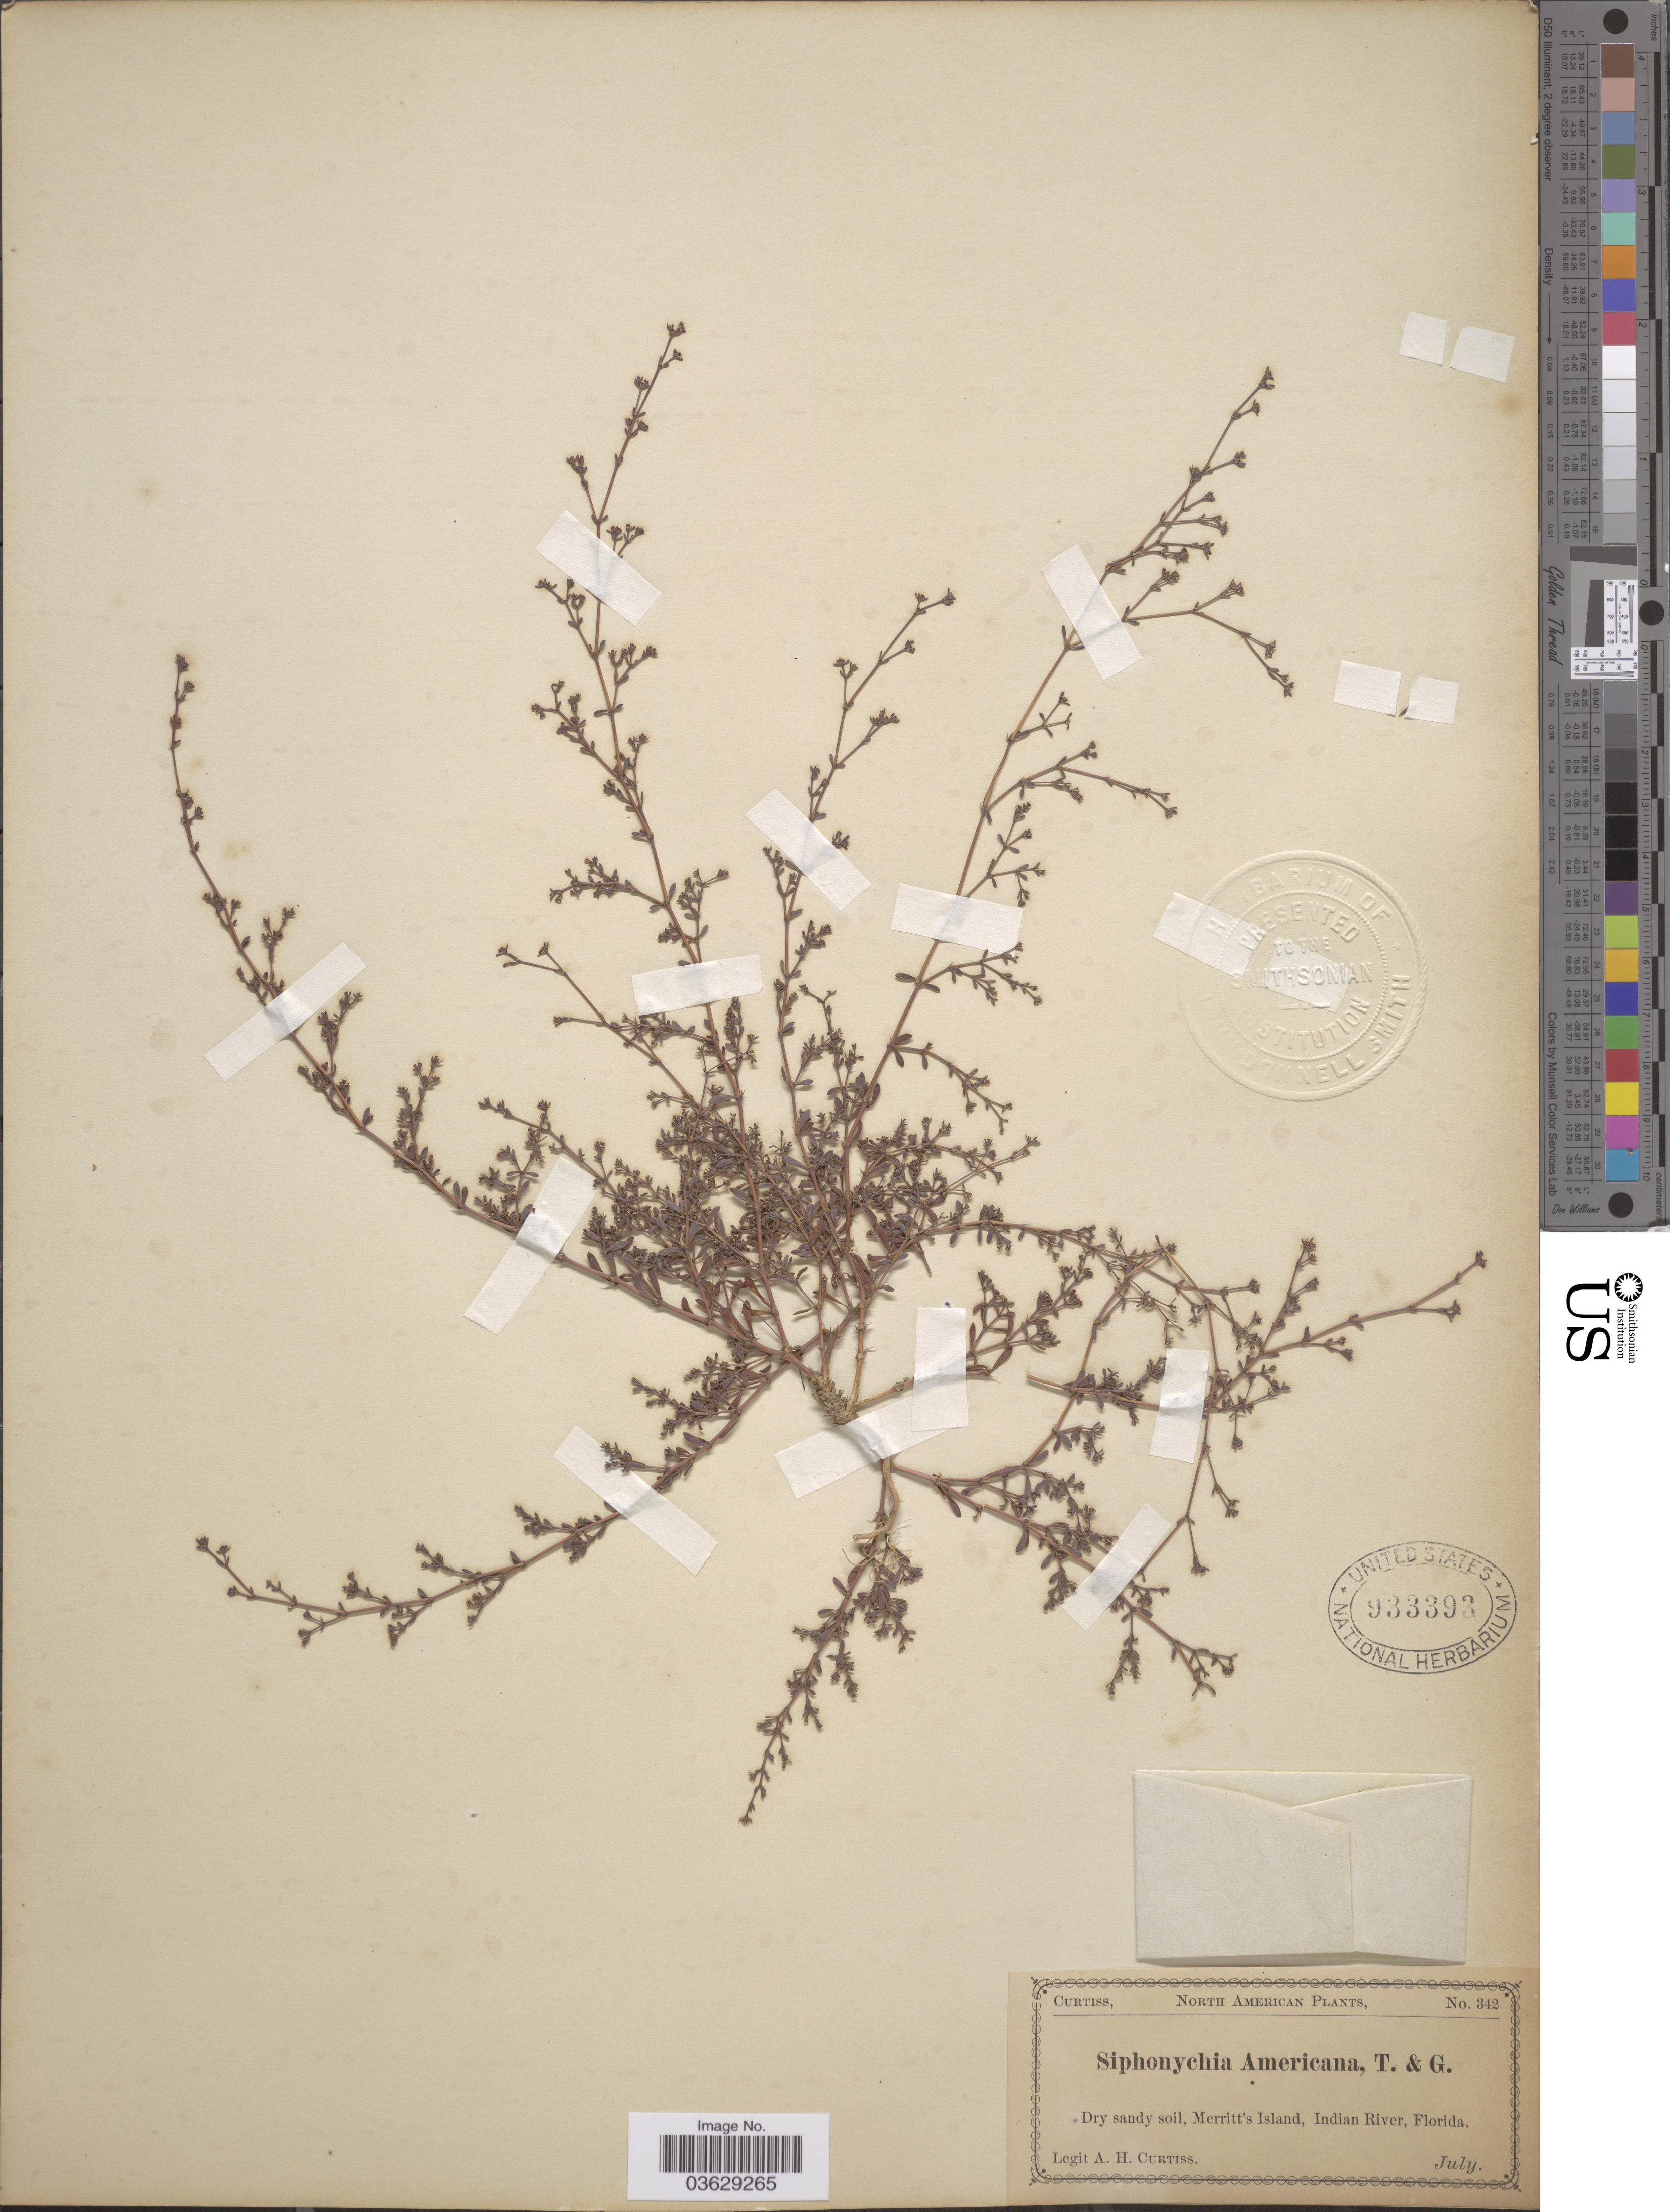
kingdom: Plantae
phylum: Tracheophyta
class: Magnoliopsida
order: Caryophyllales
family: Caryophyllaceae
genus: Paronychia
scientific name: Paronychia americana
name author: (Nutt.) Fenzl ex Walp.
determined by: Strong, Mark T., (BOT), Smithsonian Institution - National Museum of Natural History (UNITED STATES)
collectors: A. H. Curtiss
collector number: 342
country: United States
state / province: Florida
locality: Merritt's Island, Indian River.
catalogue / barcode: US 933393